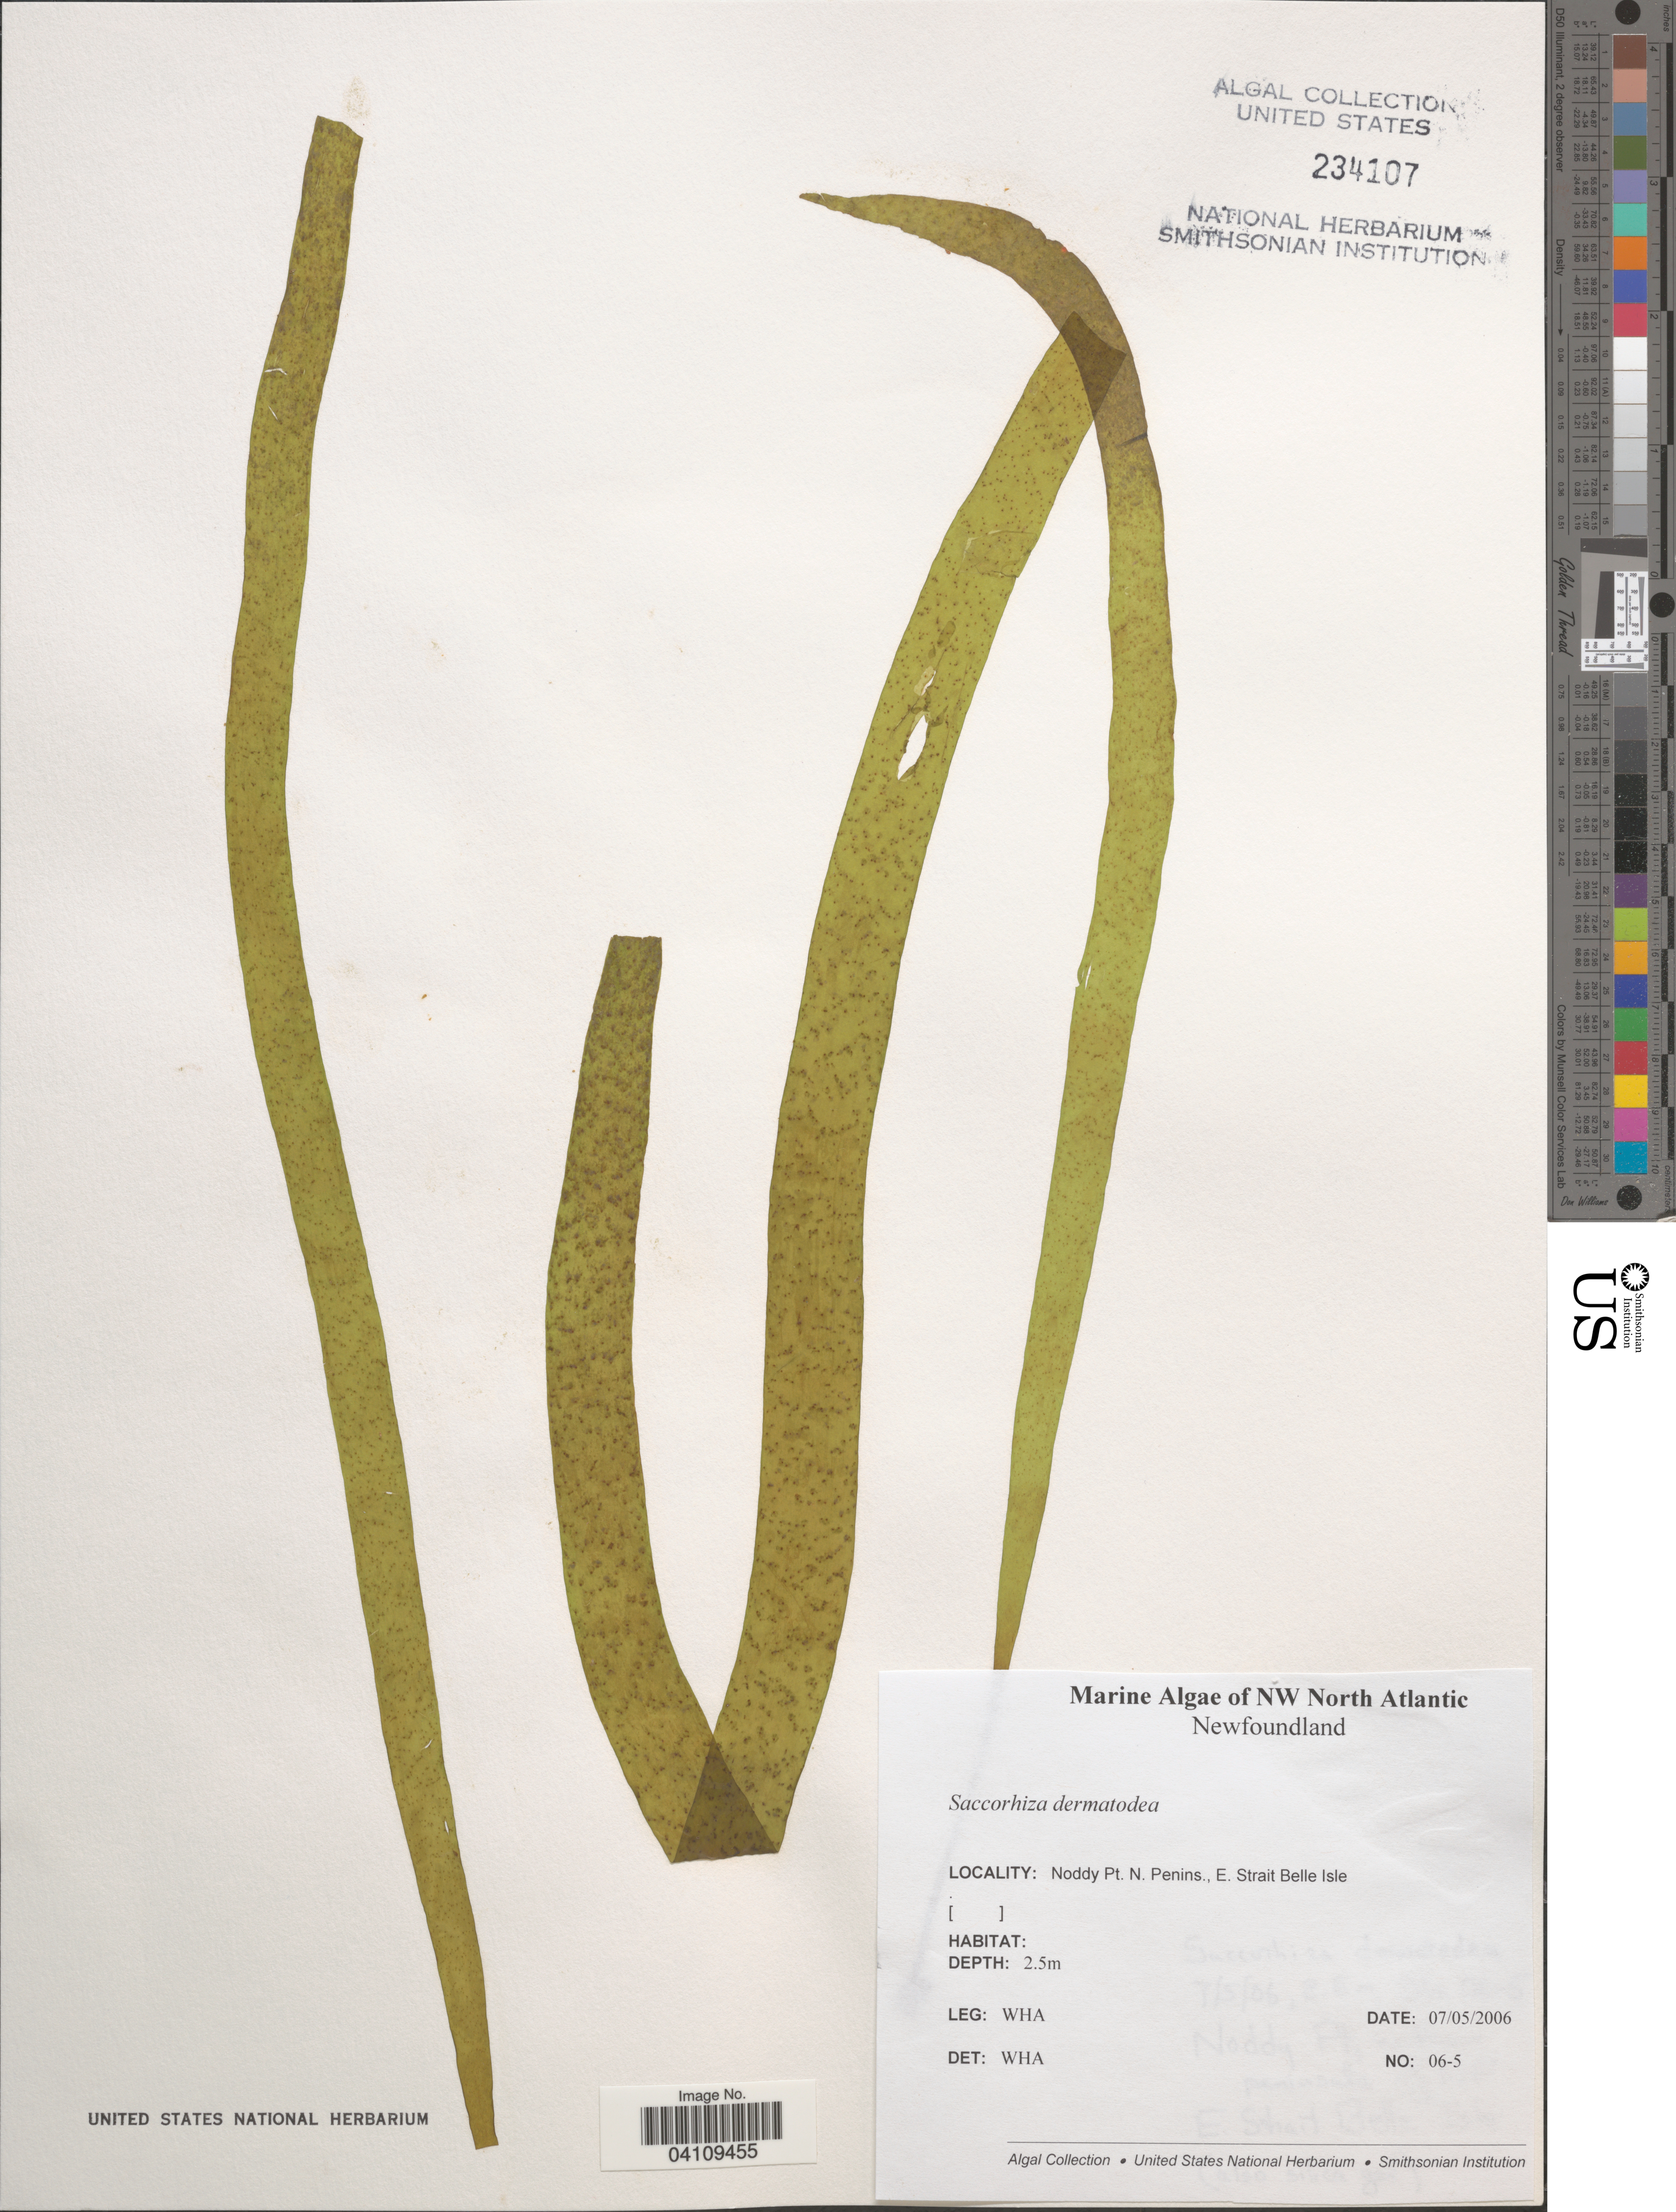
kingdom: Chromista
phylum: Foraminifera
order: Astrorhizida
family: Hyperamminidae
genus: Saccorhiza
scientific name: Saccorhiza dermatodea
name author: (Bach. Pyl.) J. Agardh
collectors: W. H. Adey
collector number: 06-5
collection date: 2006-05-07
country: Canada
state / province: Newfoundland and Labrador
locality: NW North Atlantic. Noddy Pt. N. Penins., E. Strait Belle Isle.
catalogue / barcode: US 234107